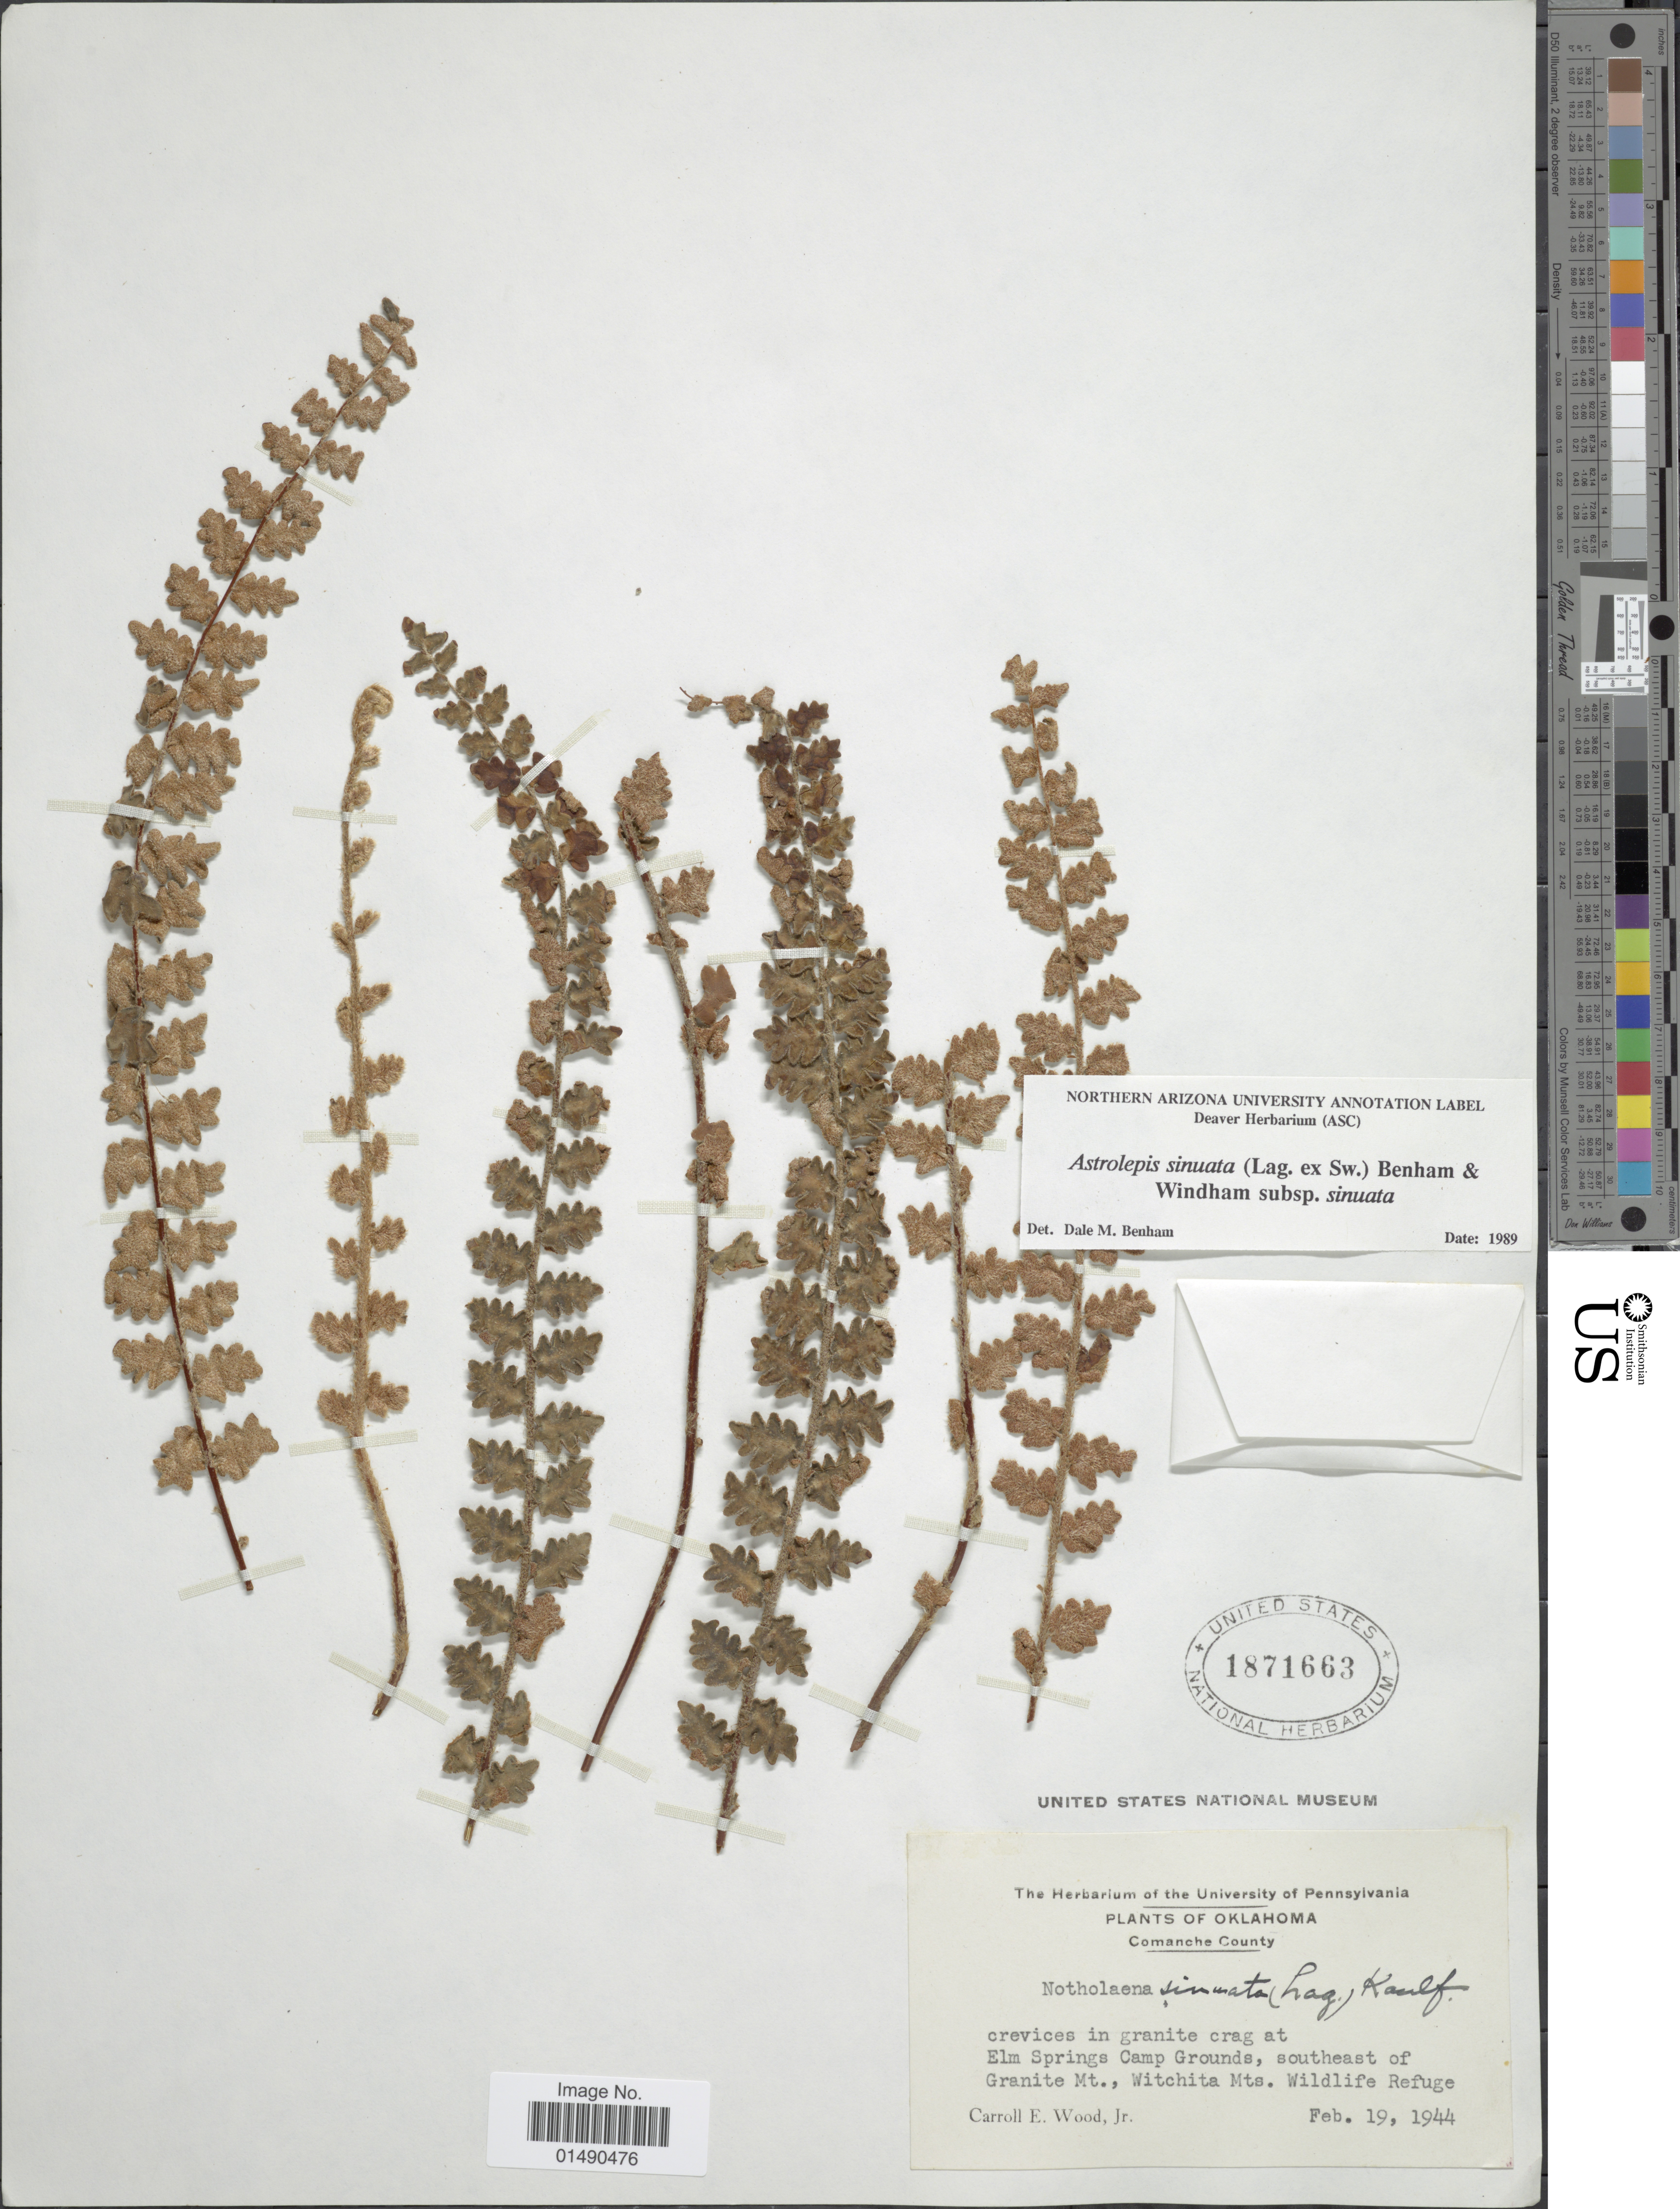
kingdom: Plantae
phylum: Tracheophyta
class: Polypodiopsida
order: Polypodiales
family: Pteridaceae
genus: Astrolepis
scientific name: Astrolepis sinuata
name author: (Lag. ex Sw.) D.M. Benham & Windham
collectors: C. E. Wood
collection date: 1944-02-19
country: United States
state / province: Oklahoma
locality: Comache County, crevices in granite crag at Elm Springs Camp Grounds, southeast of Granite Mt., Witchita Mts. Wildlife Refuge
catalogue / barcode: US 1871663